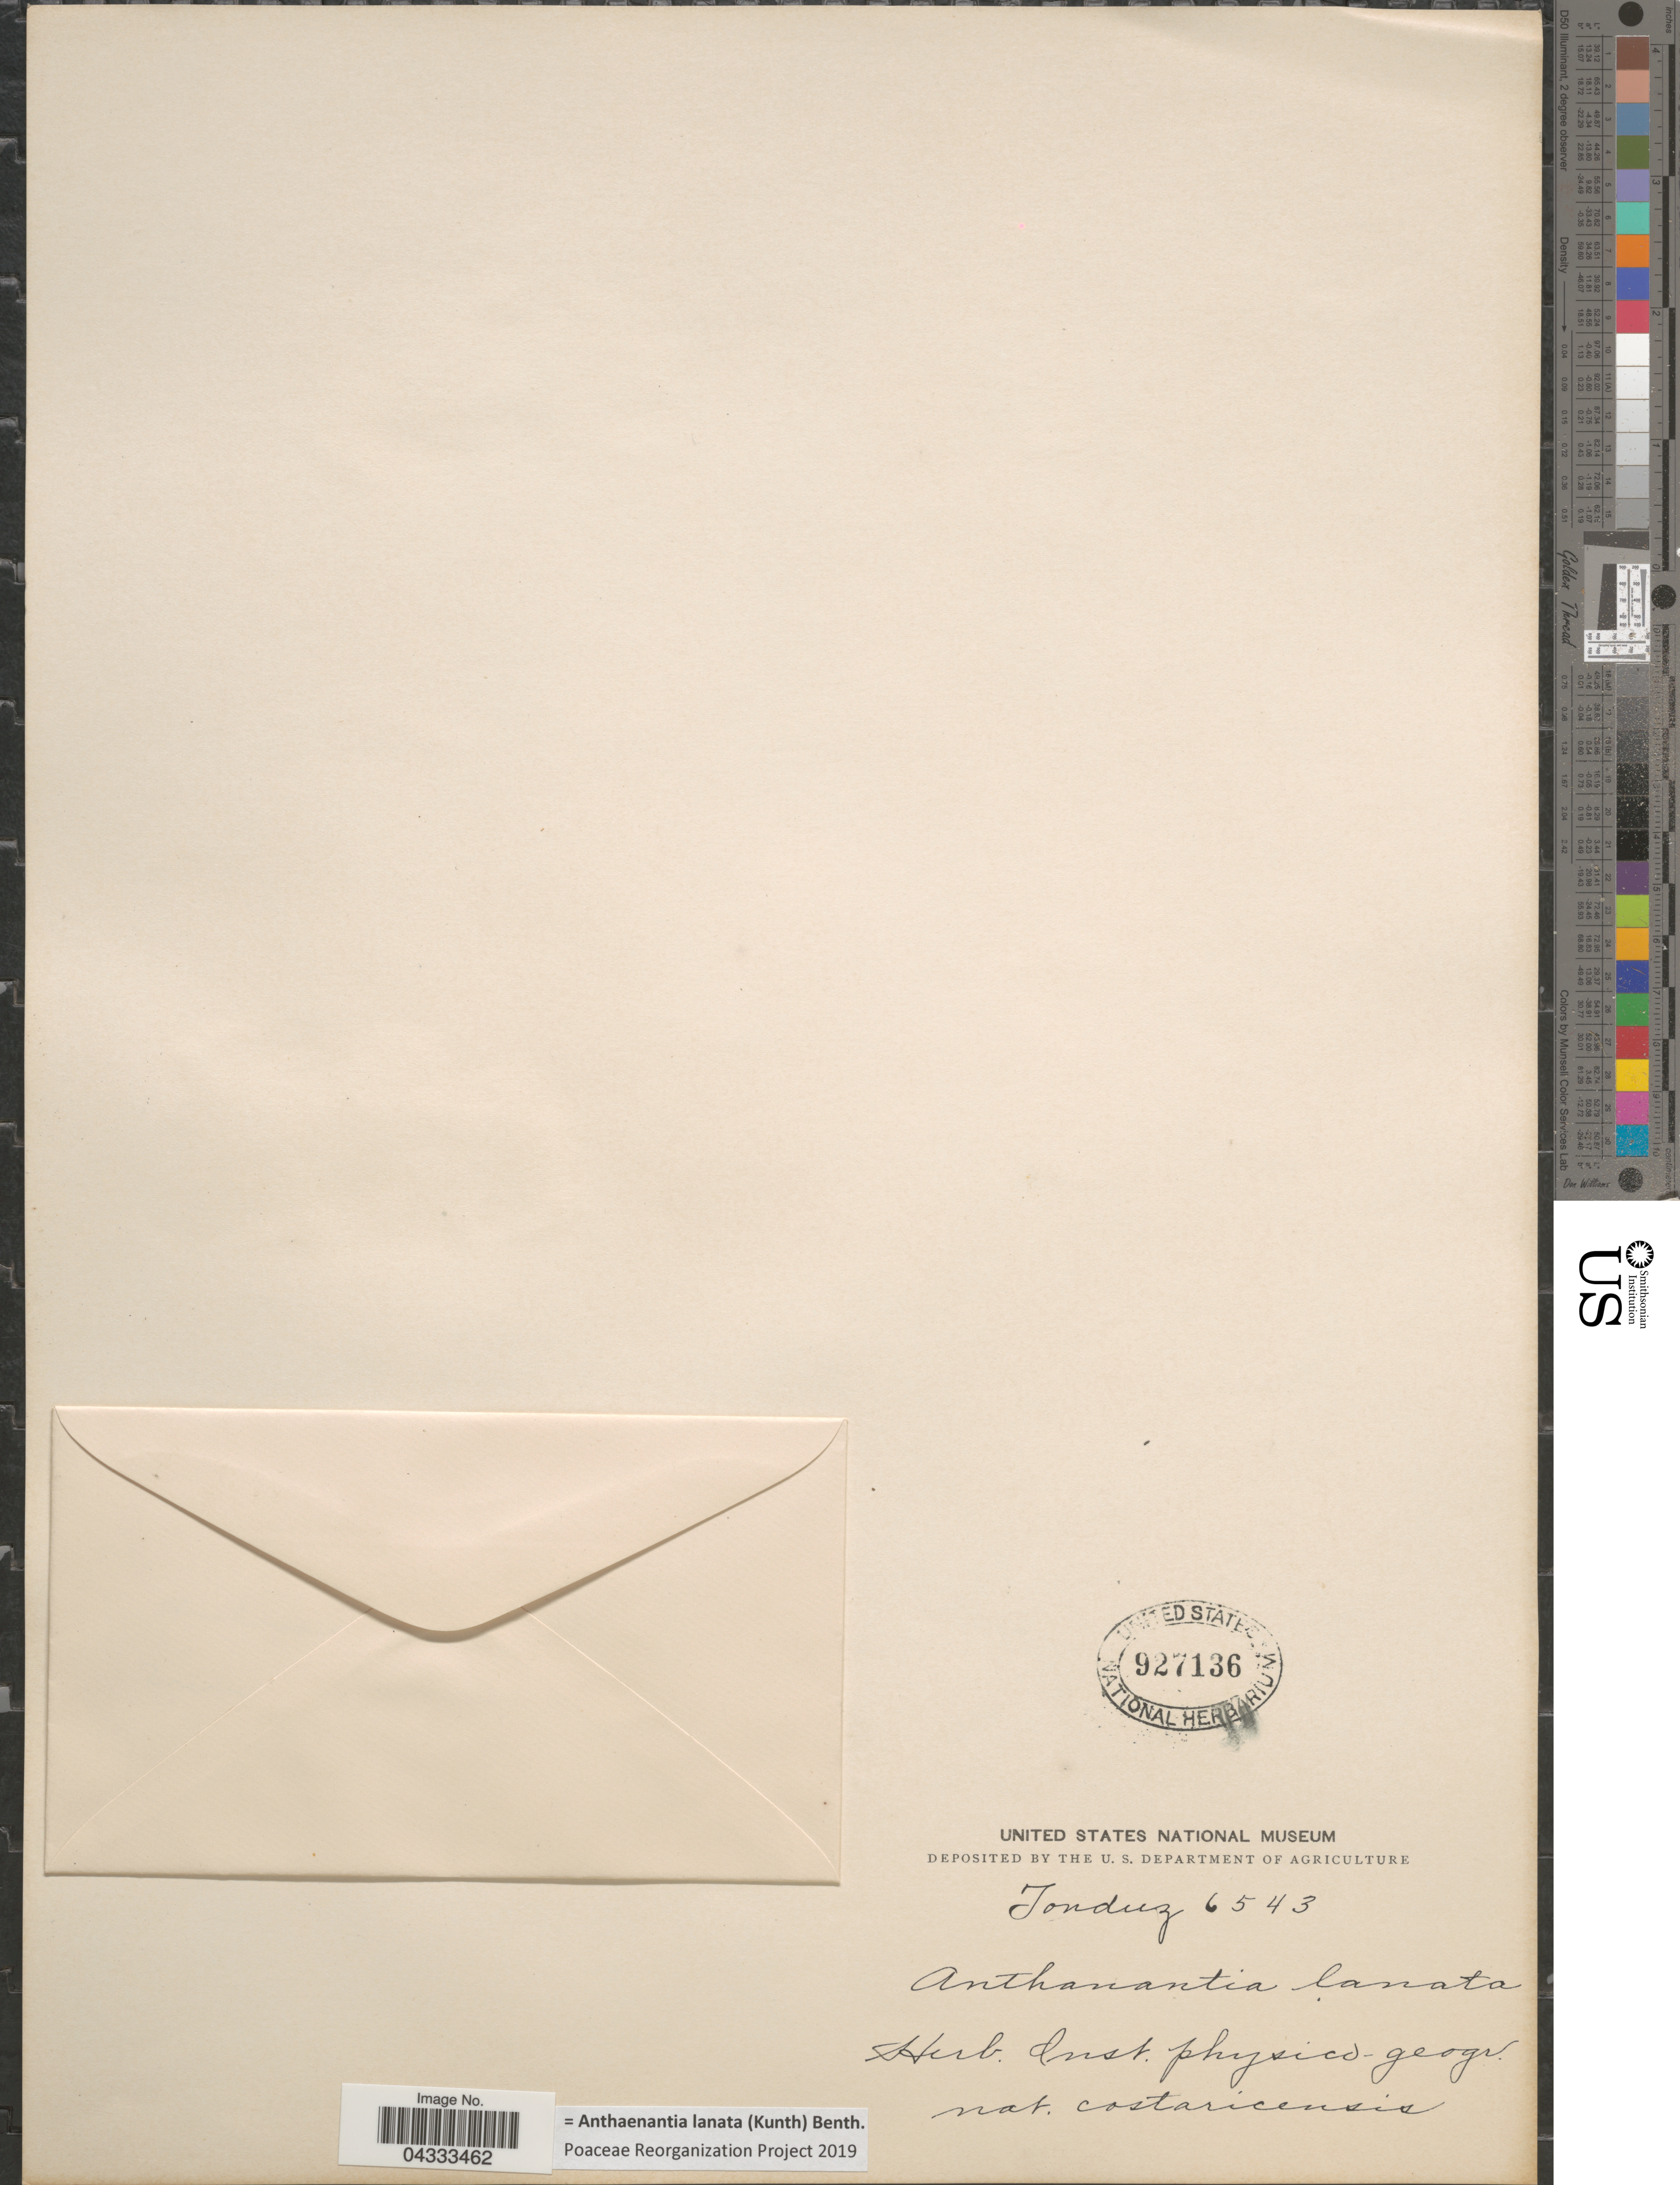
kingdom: Plantae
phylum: Tracheophyta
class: Liliopsida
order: Poales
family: Poaceae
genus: Anthaenantia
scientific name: Anthaenantia lanata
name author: (Kunth) Benth.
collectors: Tonduz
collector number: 6543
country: Costa Rica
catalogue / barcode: US 927136